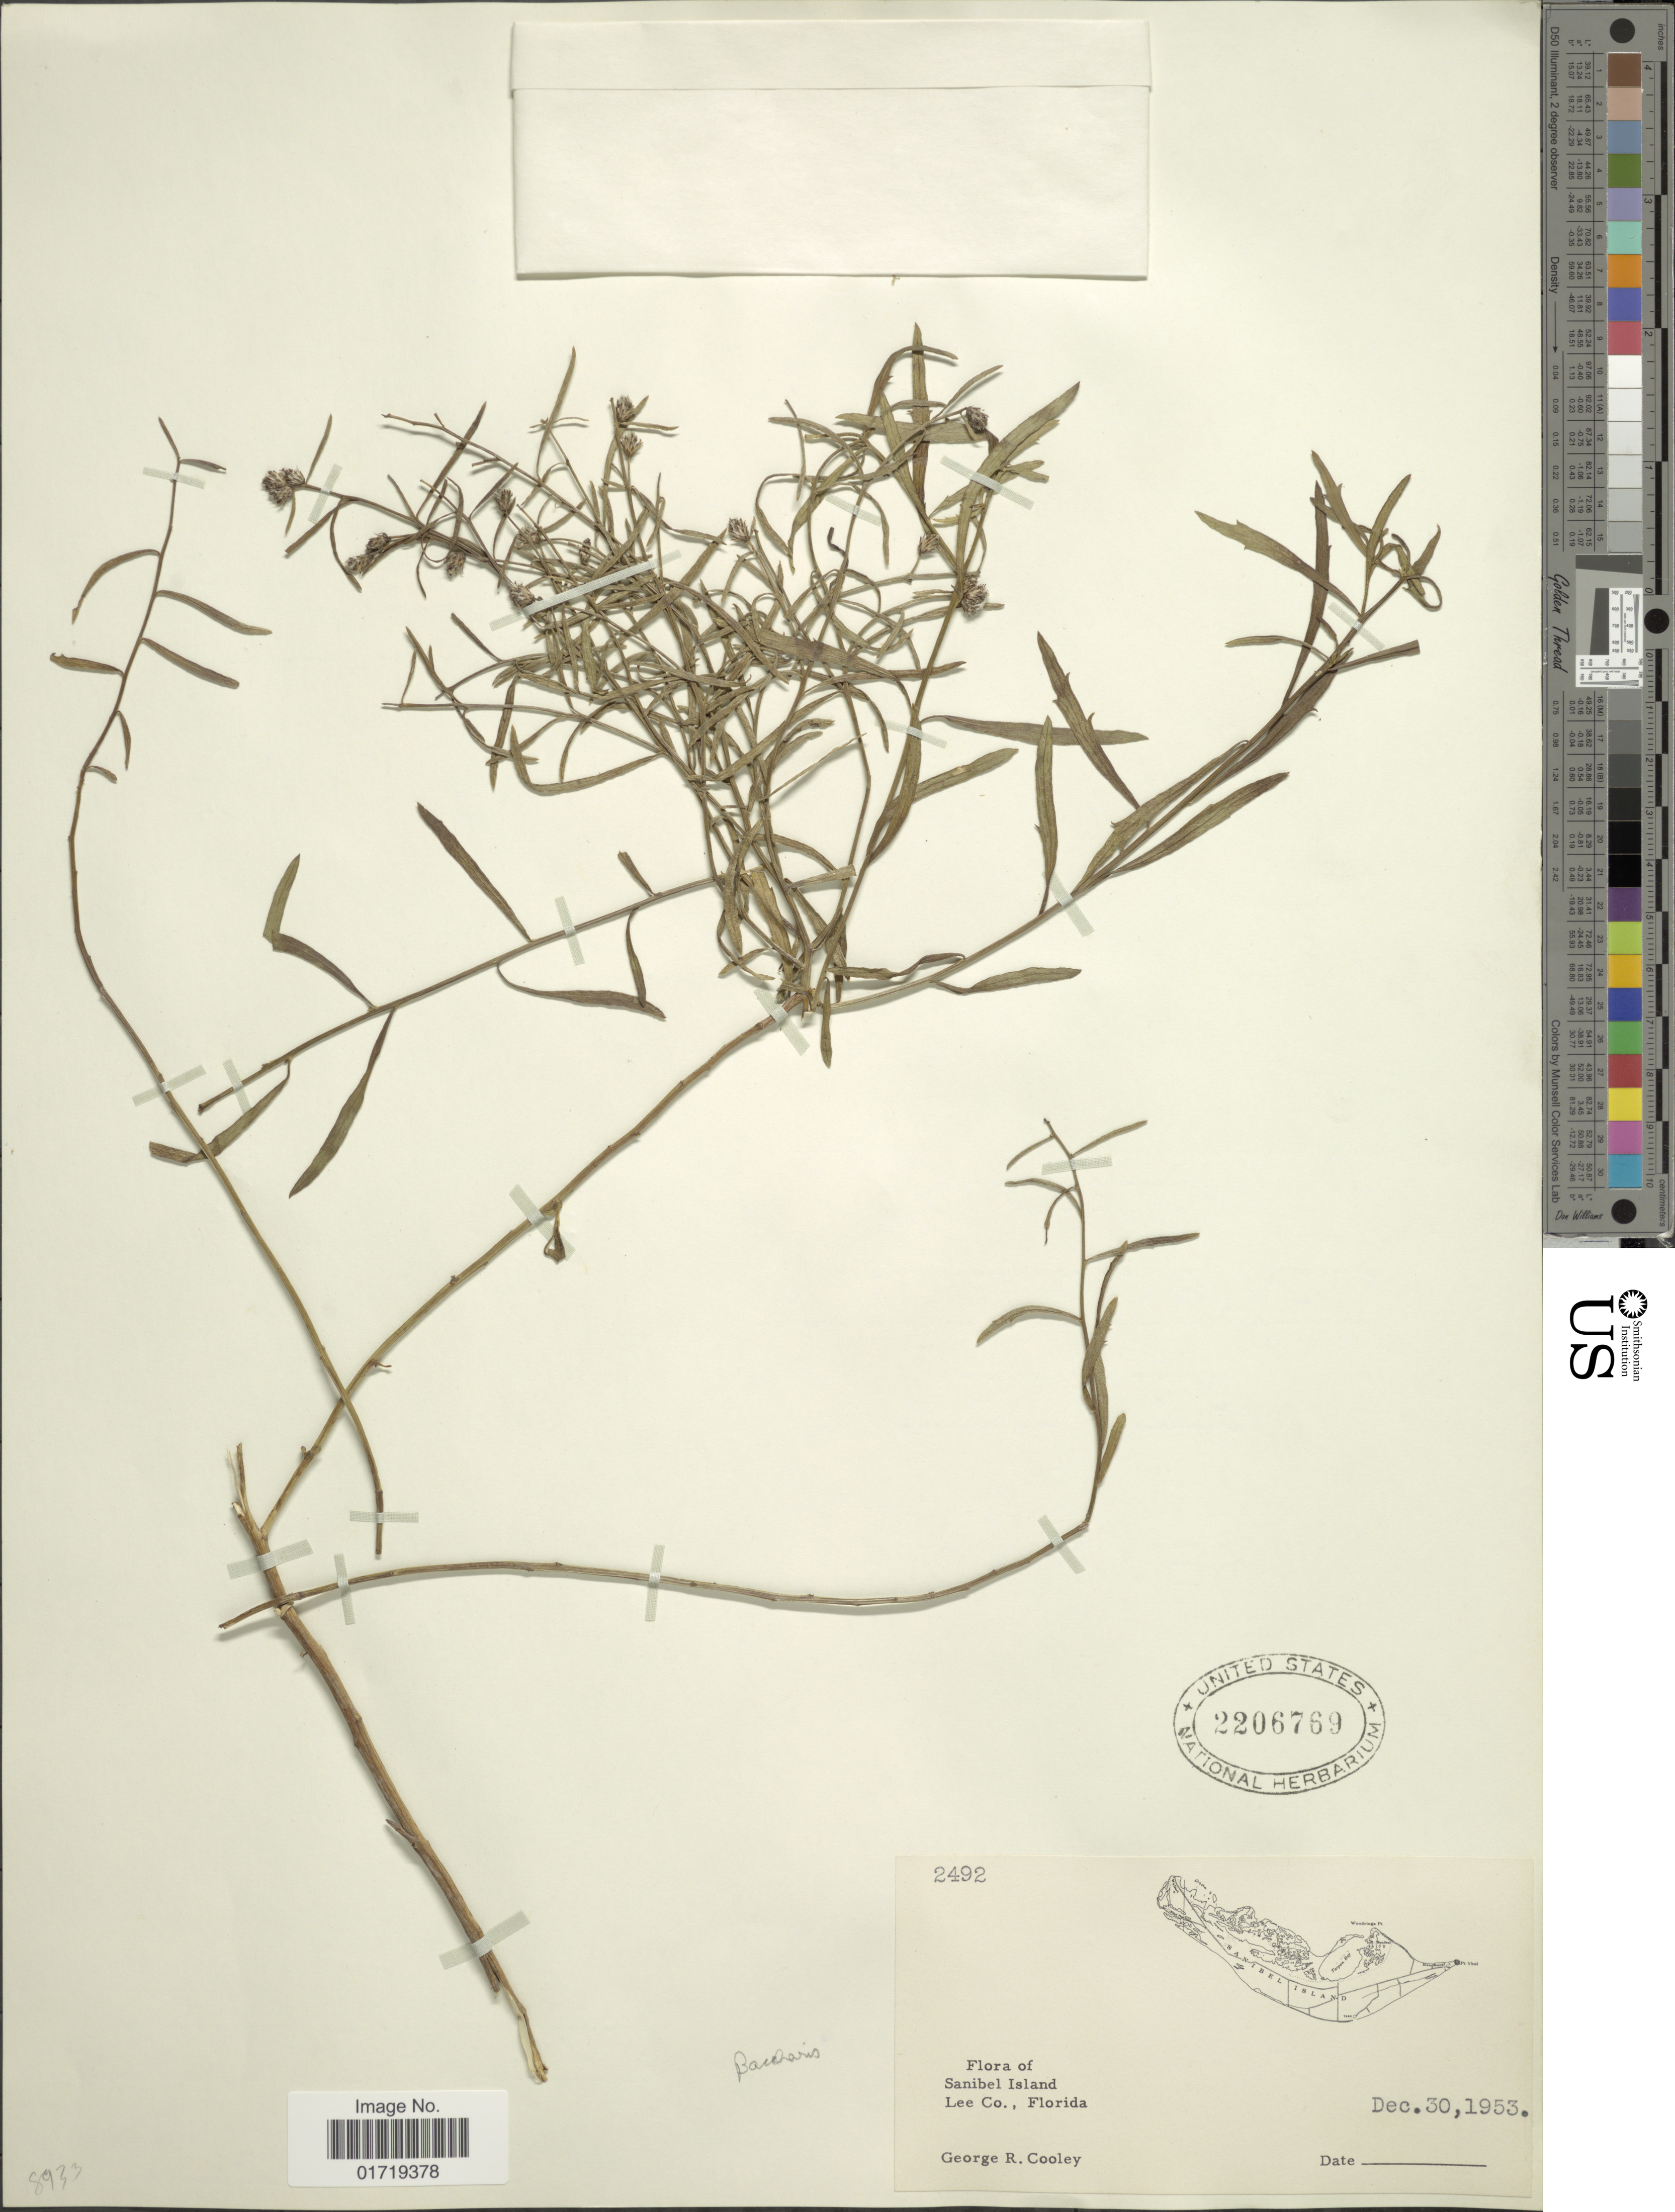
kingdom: Plantae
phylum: Tracheophyta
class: Magnoliopsida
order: Asterales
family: Asteraceae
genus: Baccharis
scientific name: Baccharis angustifolia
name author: Michx.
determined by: Strong, Mark T., (BOT), Smithsonian Institution - National Museum of Natural History (UNITED STATES)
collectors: G. R. Cooley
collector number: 2492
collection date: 1953-12-30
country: United States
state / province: Florida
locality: Sanibel Island, Lee Co.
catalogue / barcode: US 2206769